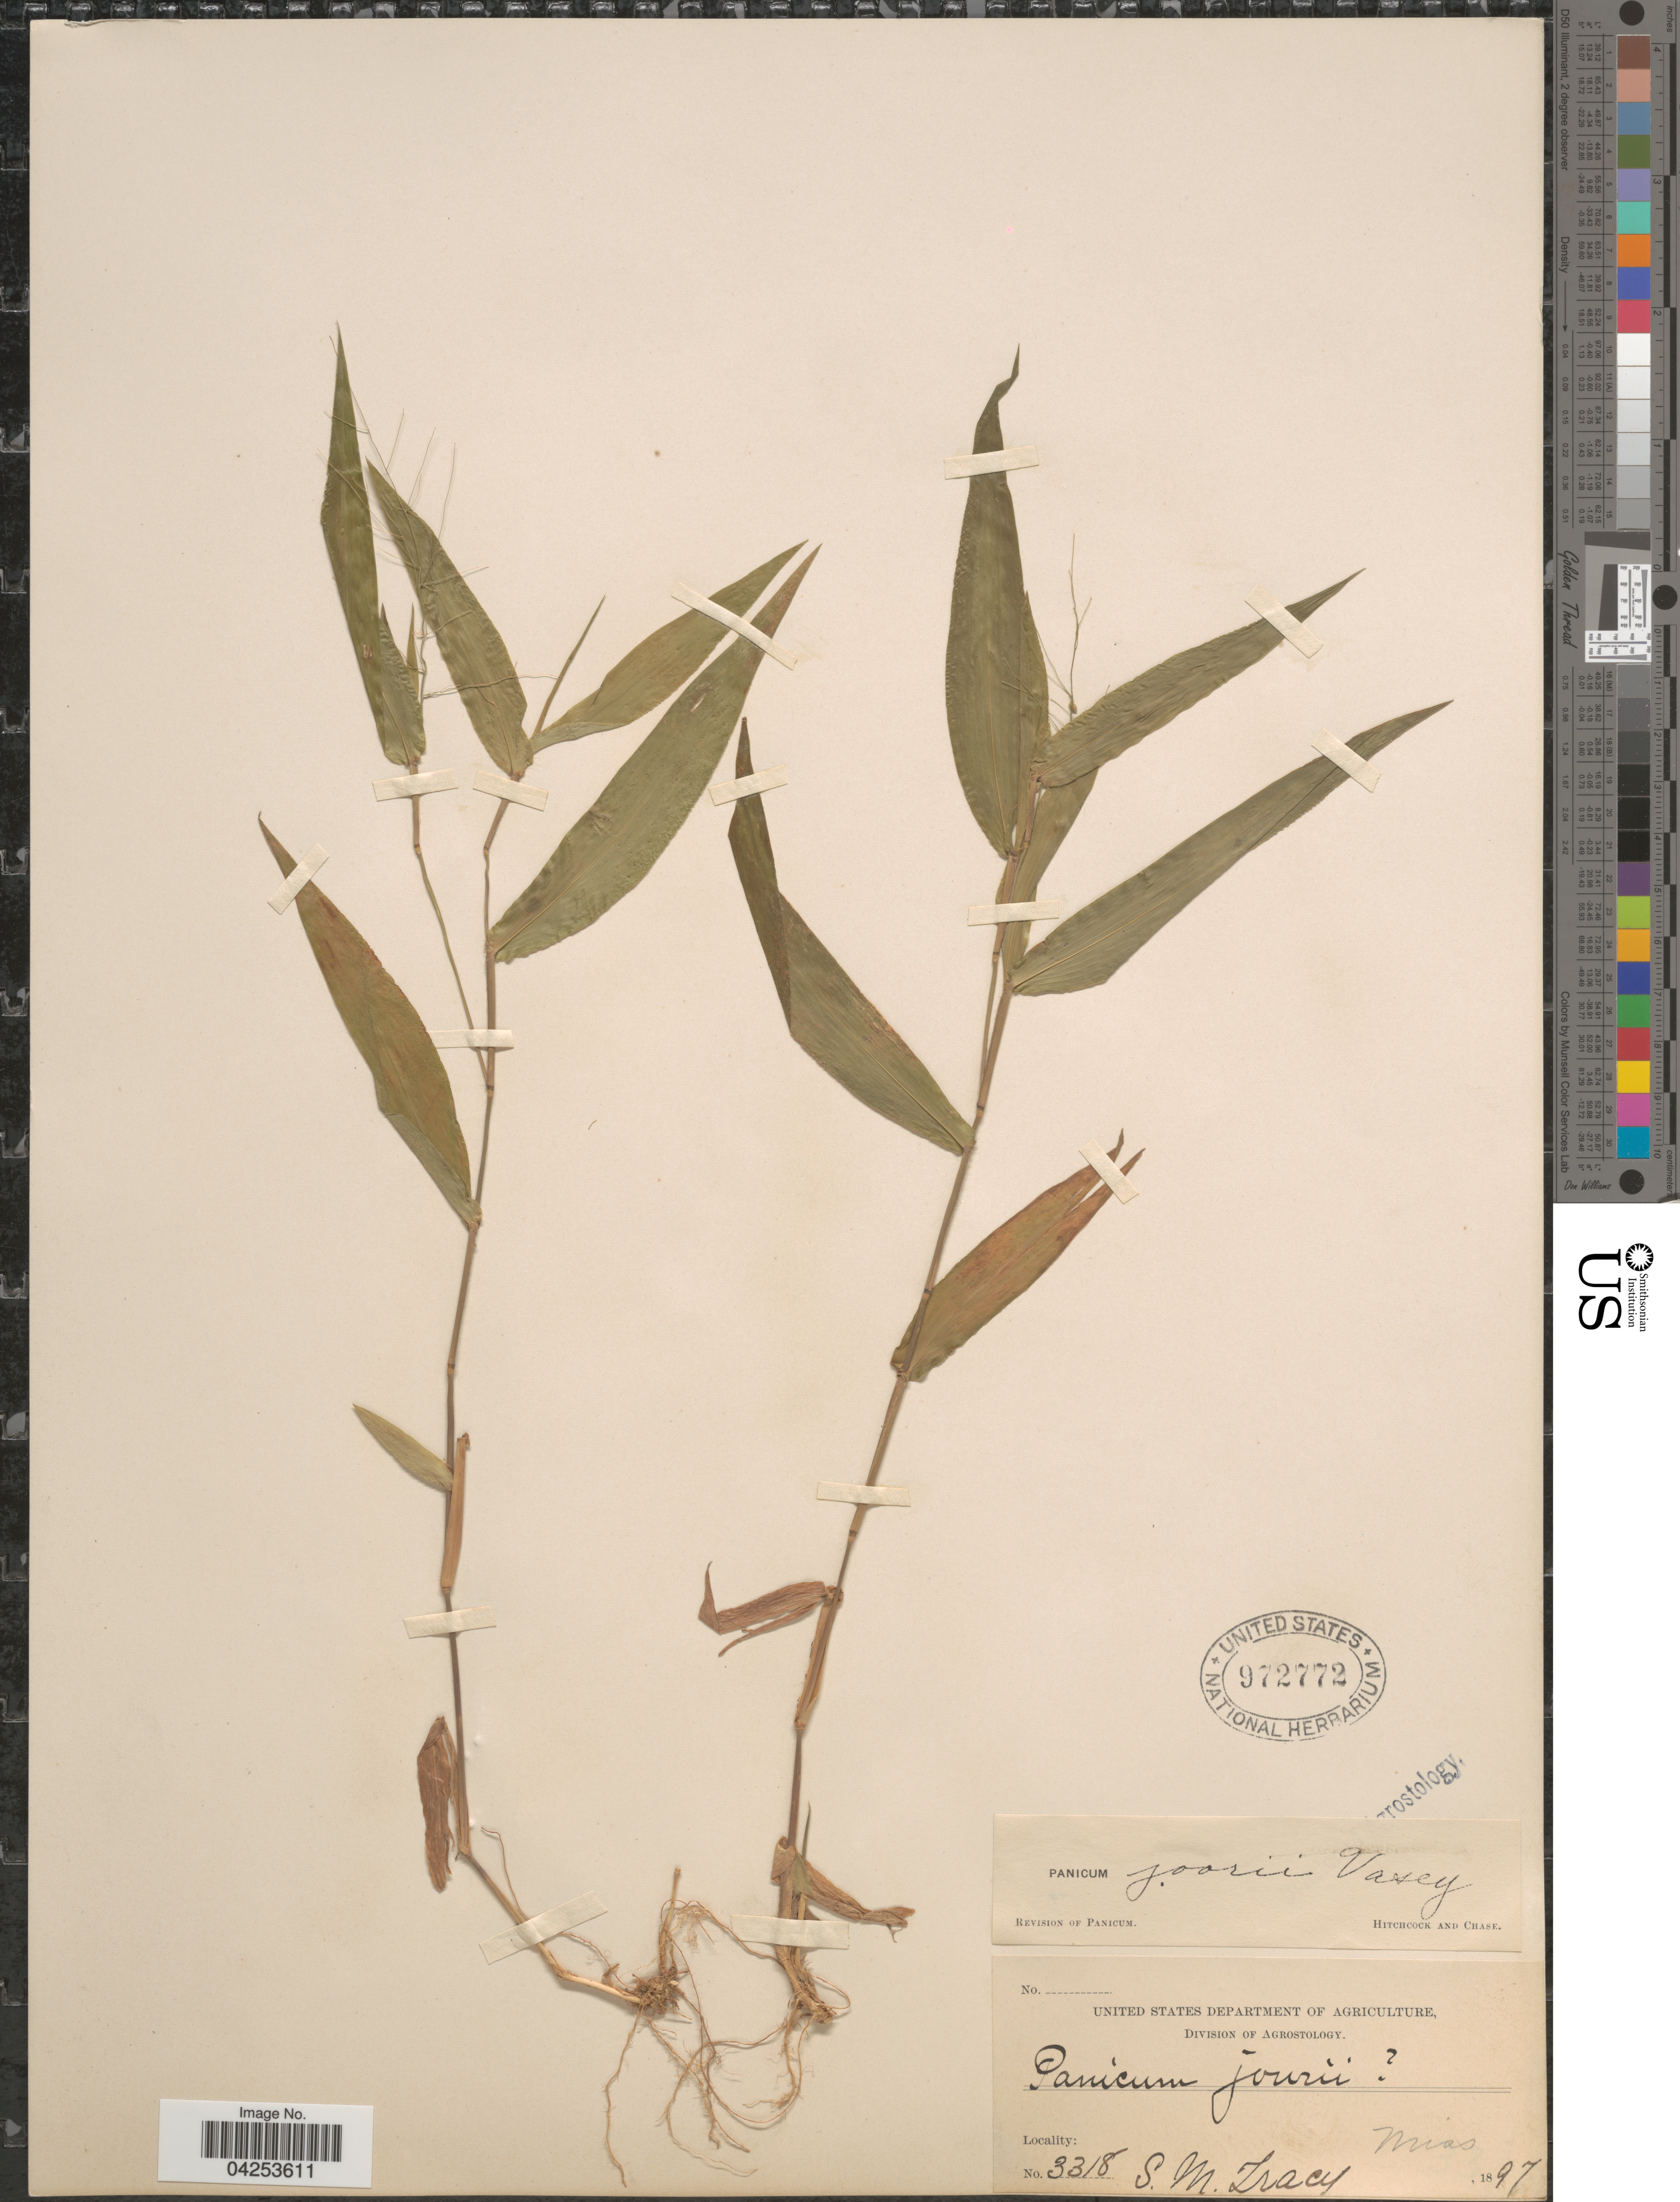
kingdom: Plantae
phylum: Tracheophyta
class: Liliopsida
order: Poales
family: Poaceae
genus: Dichanthelium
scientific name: Dichanthelium commutatum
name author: (Schult.) Gould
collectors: S. M. Tracy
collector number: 3818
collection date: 1897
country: United States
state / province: Mississippi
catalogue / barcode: US 972772